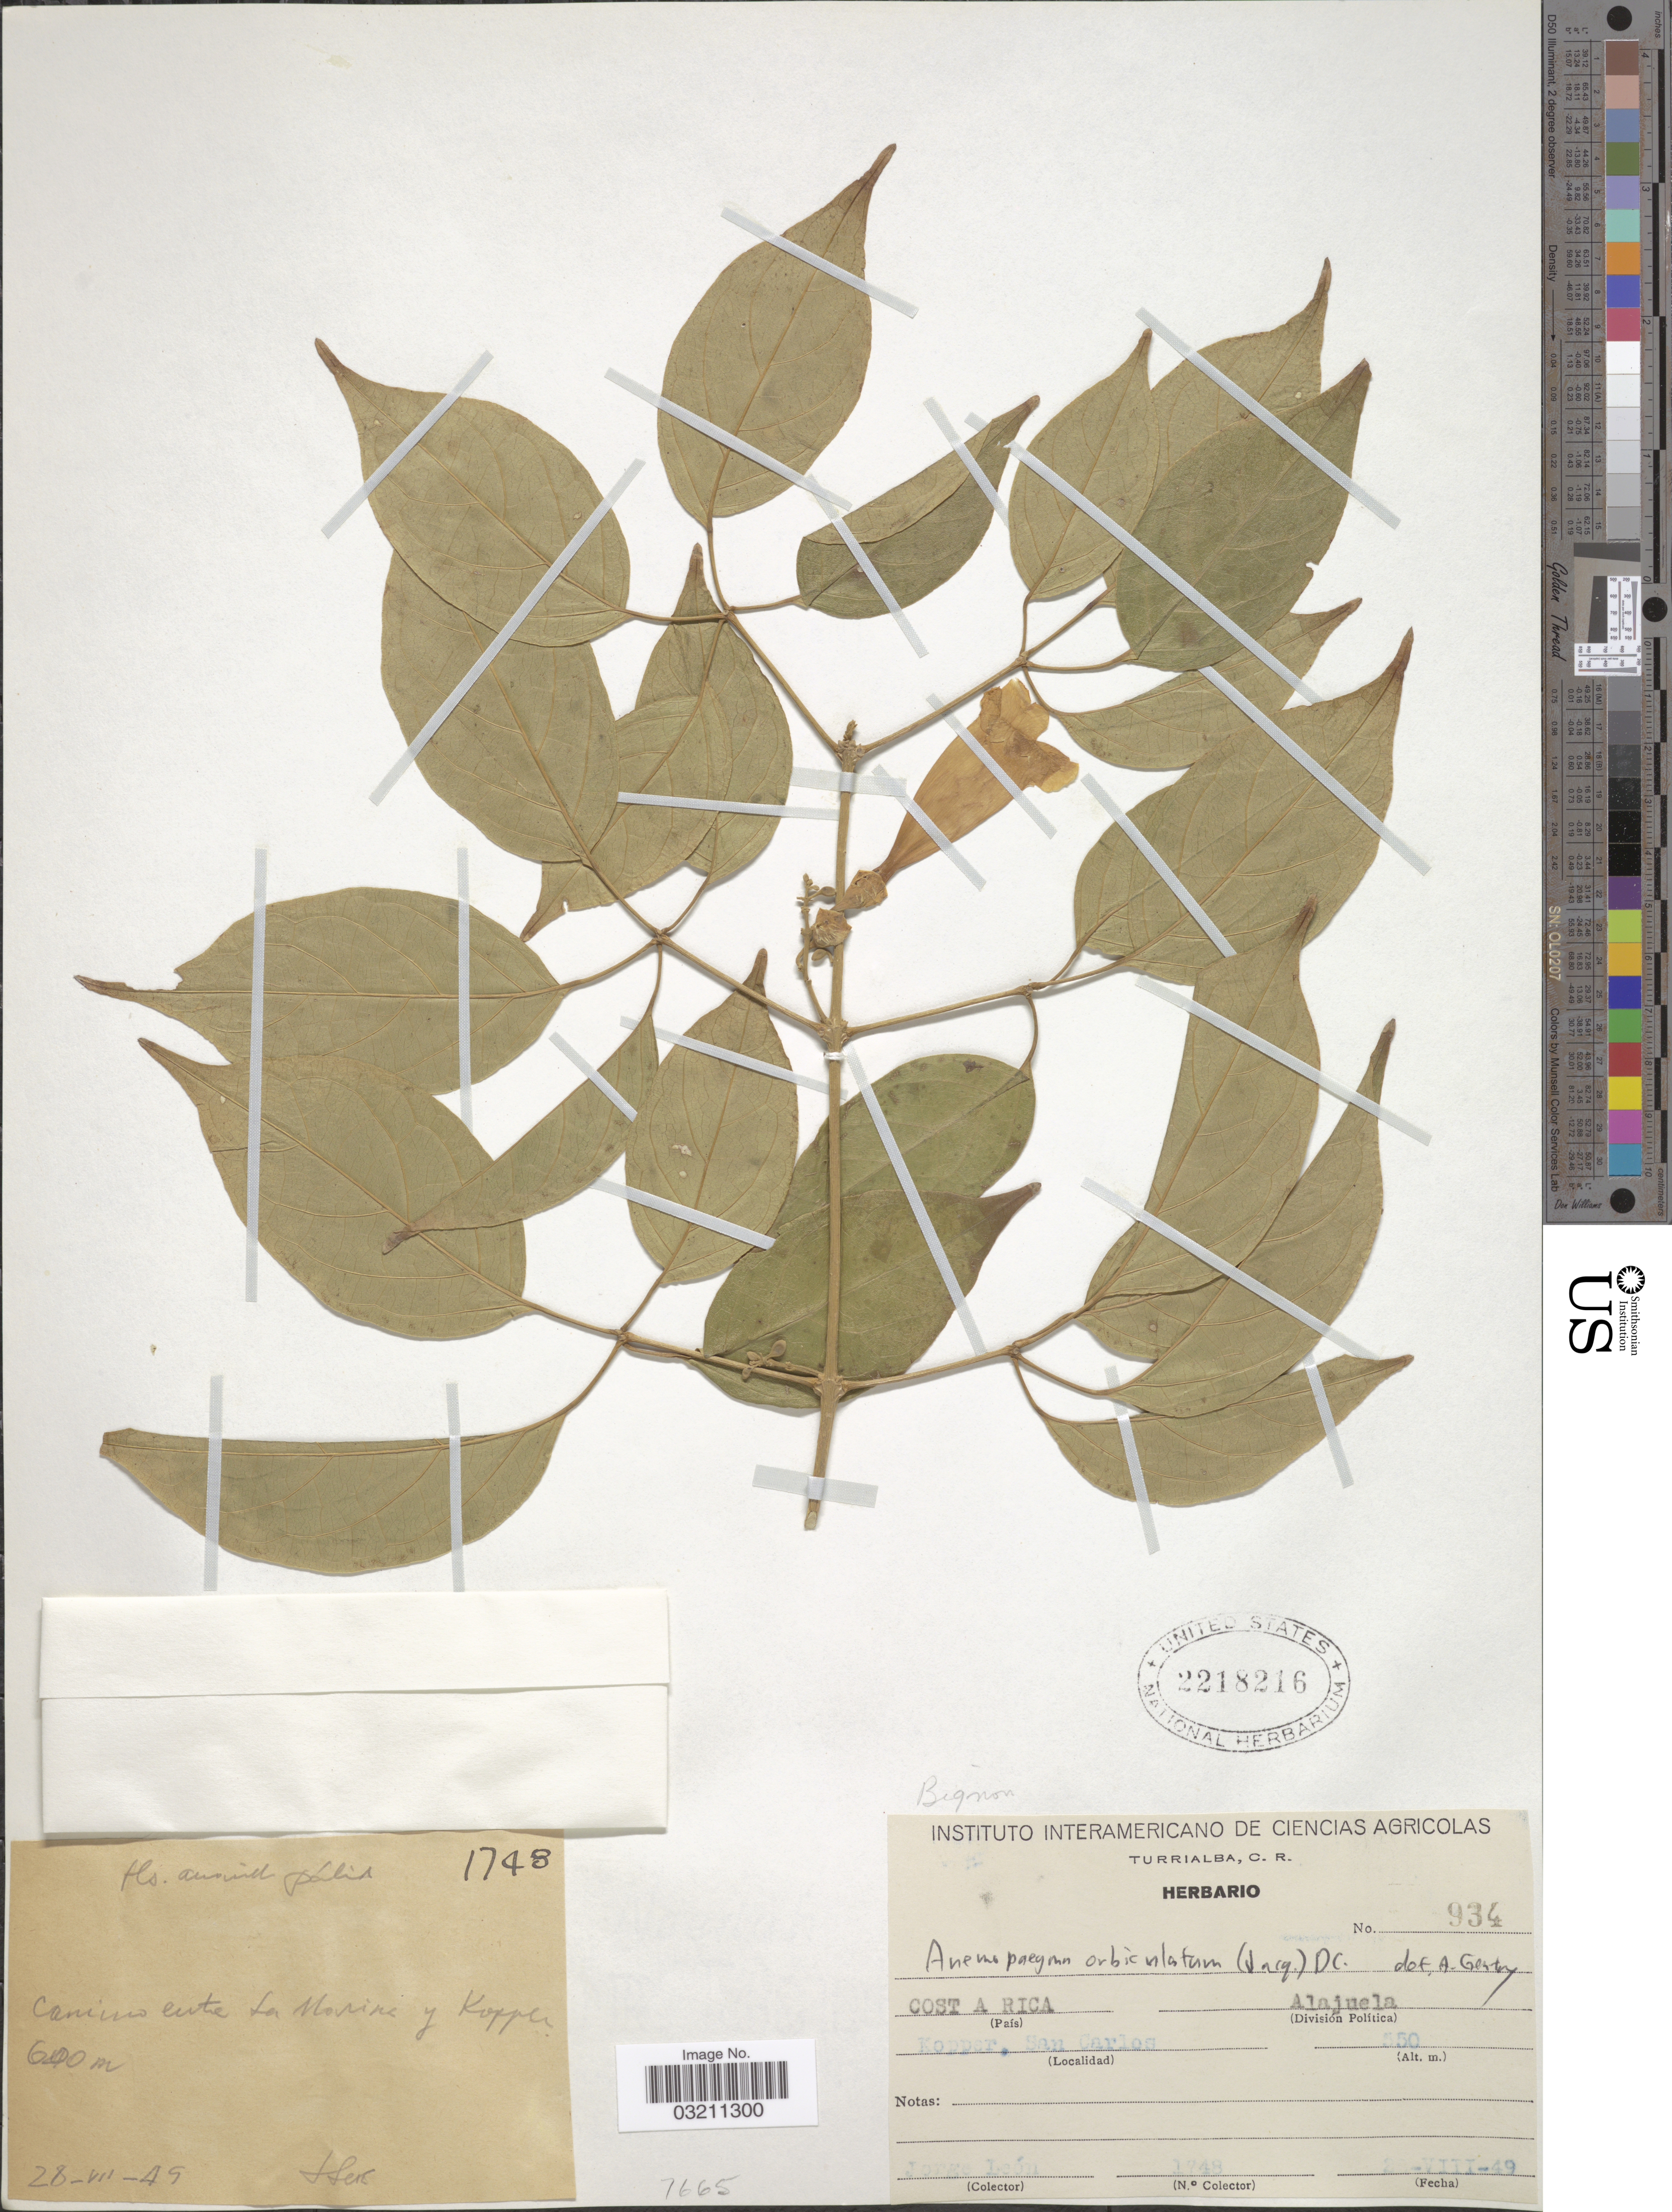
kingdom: Plantae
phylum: Tracheophyta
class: Magnoliopsida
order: Lamiales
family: Bignoniaceae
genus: Amphilophium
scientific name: Amphilophium orbiculatum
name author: (Jacq.) DC.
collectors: J. León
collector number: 1748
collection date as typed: Transcribed d/m/y: 28/8/49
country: Costa Rica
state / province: Alajuela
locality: Kopper, San Carlos. Camino entre La Morine y Kopper.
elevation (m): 550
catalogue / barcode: US 2218216